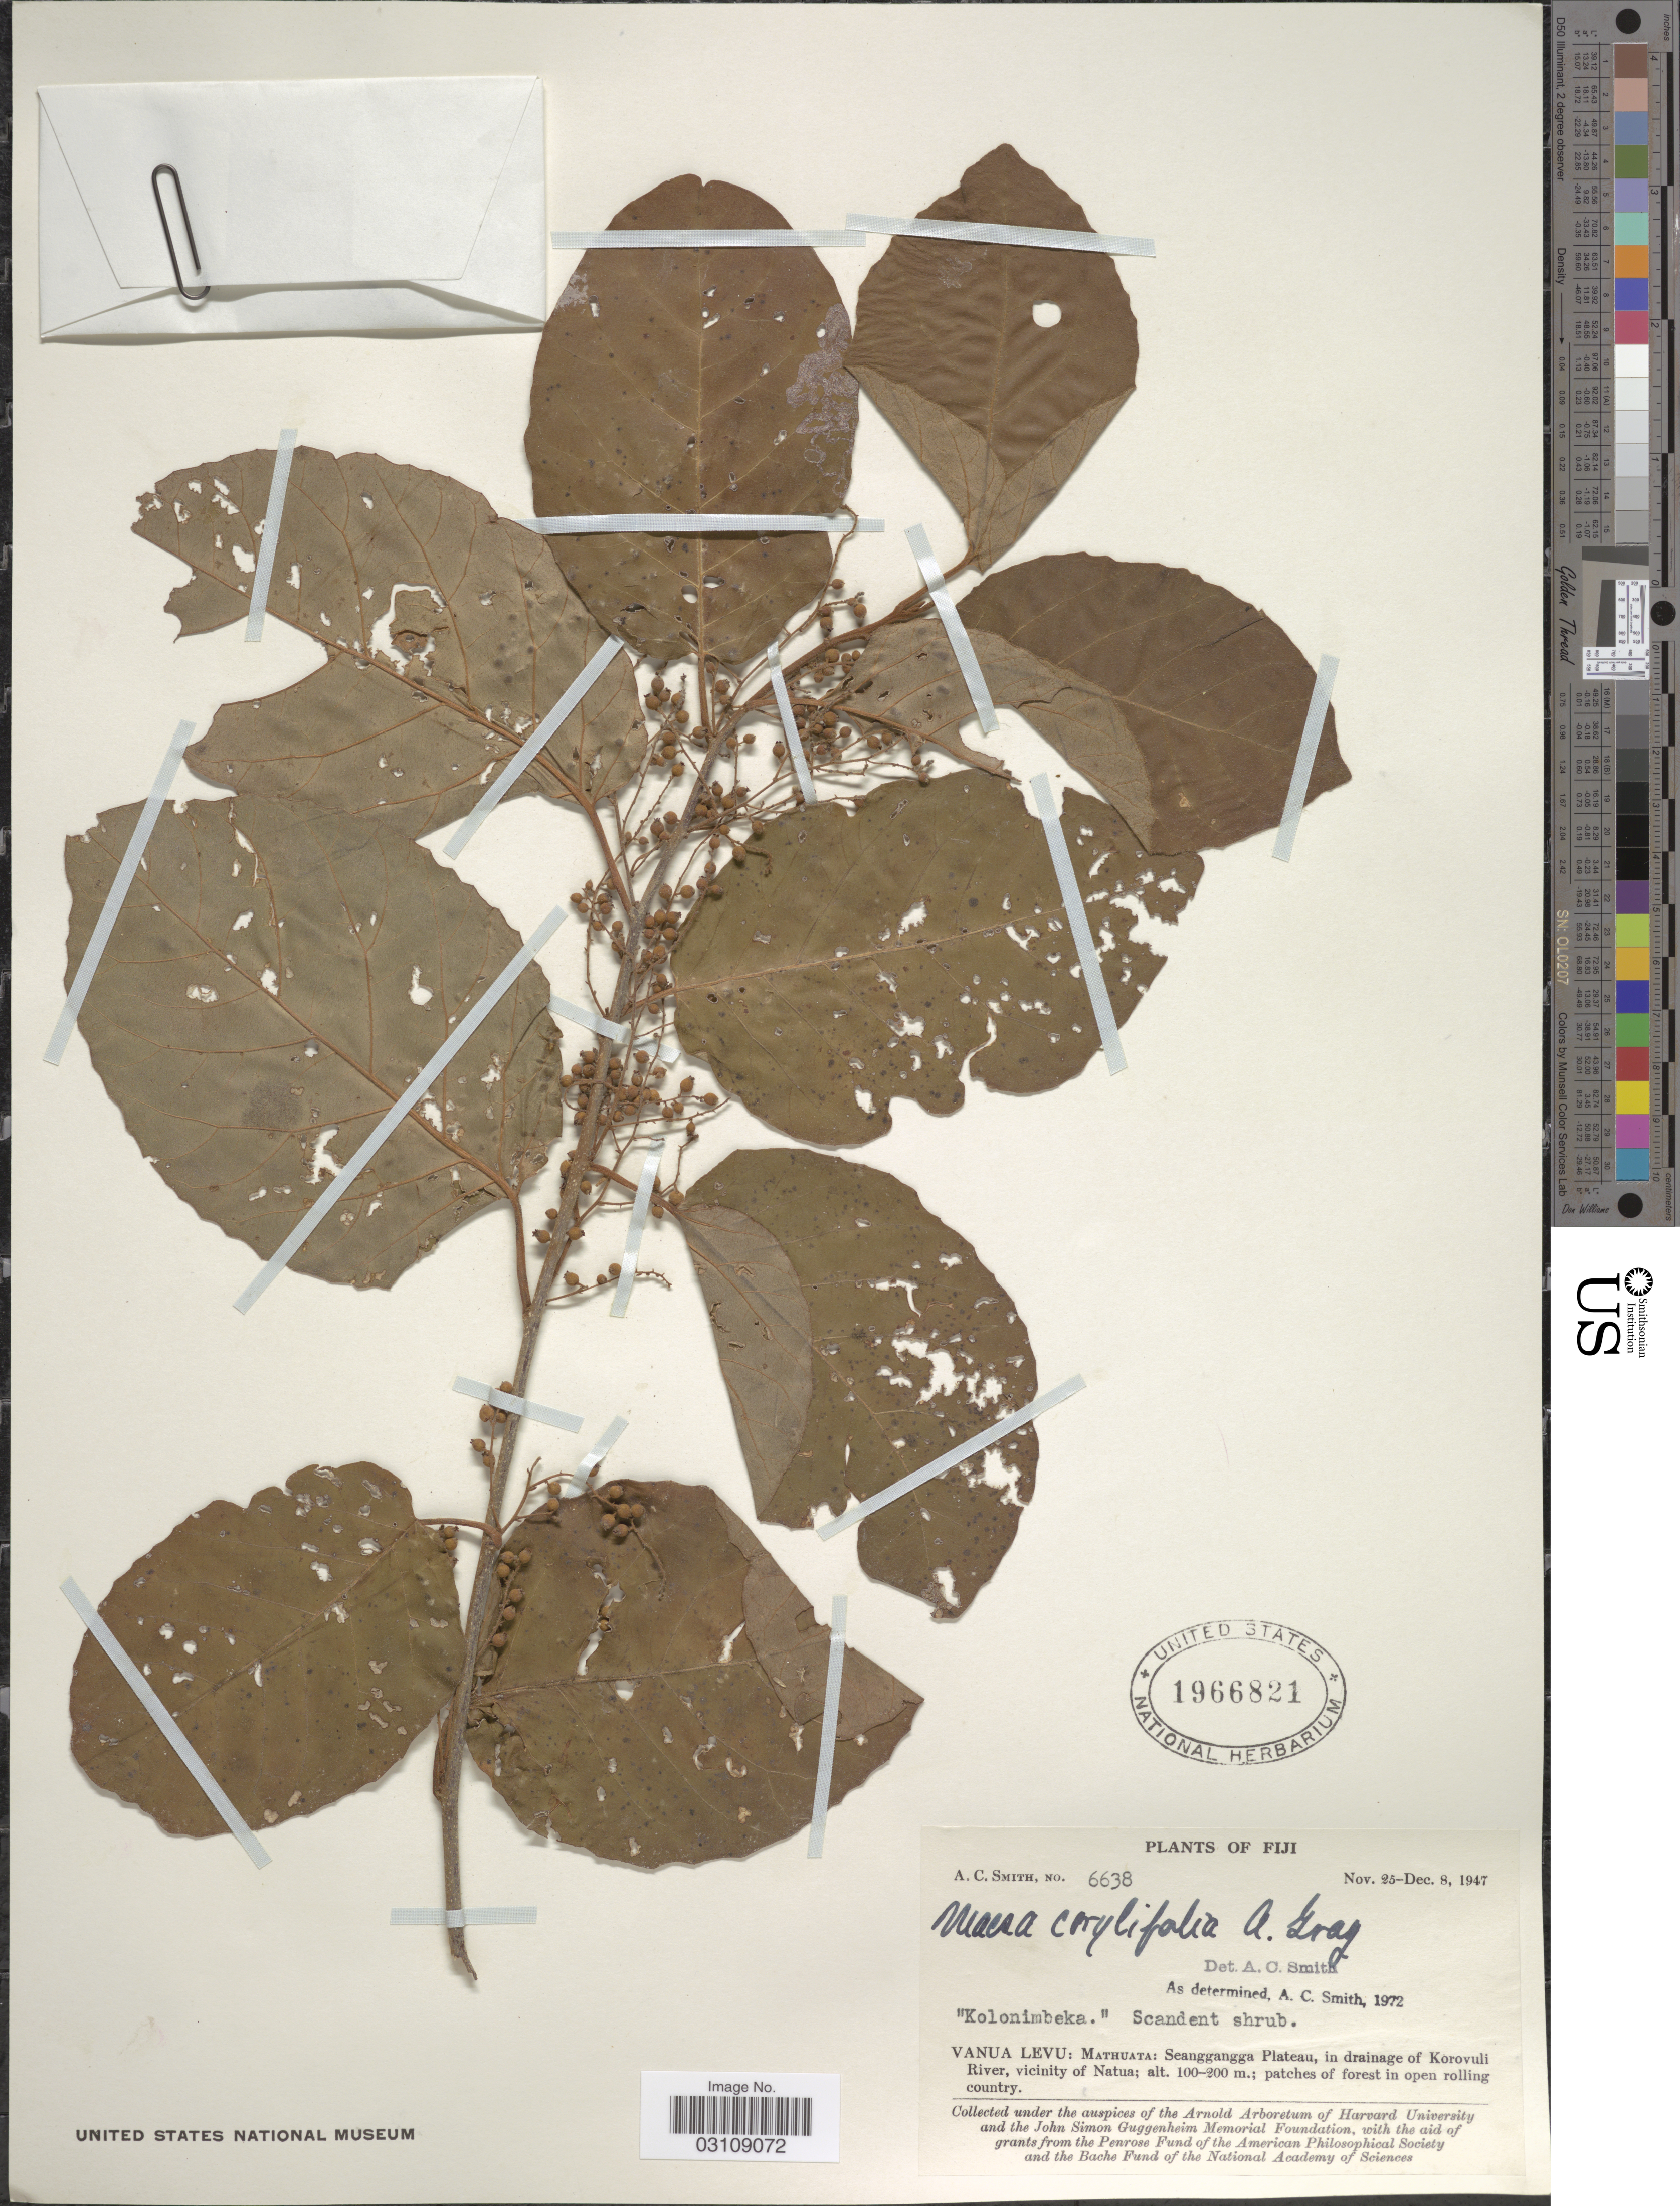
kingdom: Plantae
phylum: Tracheophyta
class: Magnoliopsida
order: Ericales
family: Primulaceae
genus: Maesa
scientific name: Maesa corylifolia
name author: A. Gray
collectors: A. C. Smith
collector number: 6638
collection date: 1947-11-25/1947-12-08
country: Fiji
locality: Vanua Levu: Mathuata: Seanggangga Plateau, in drainage of Korovuli River, vicinity of Natua.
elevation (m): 100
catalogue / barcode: US 1966821